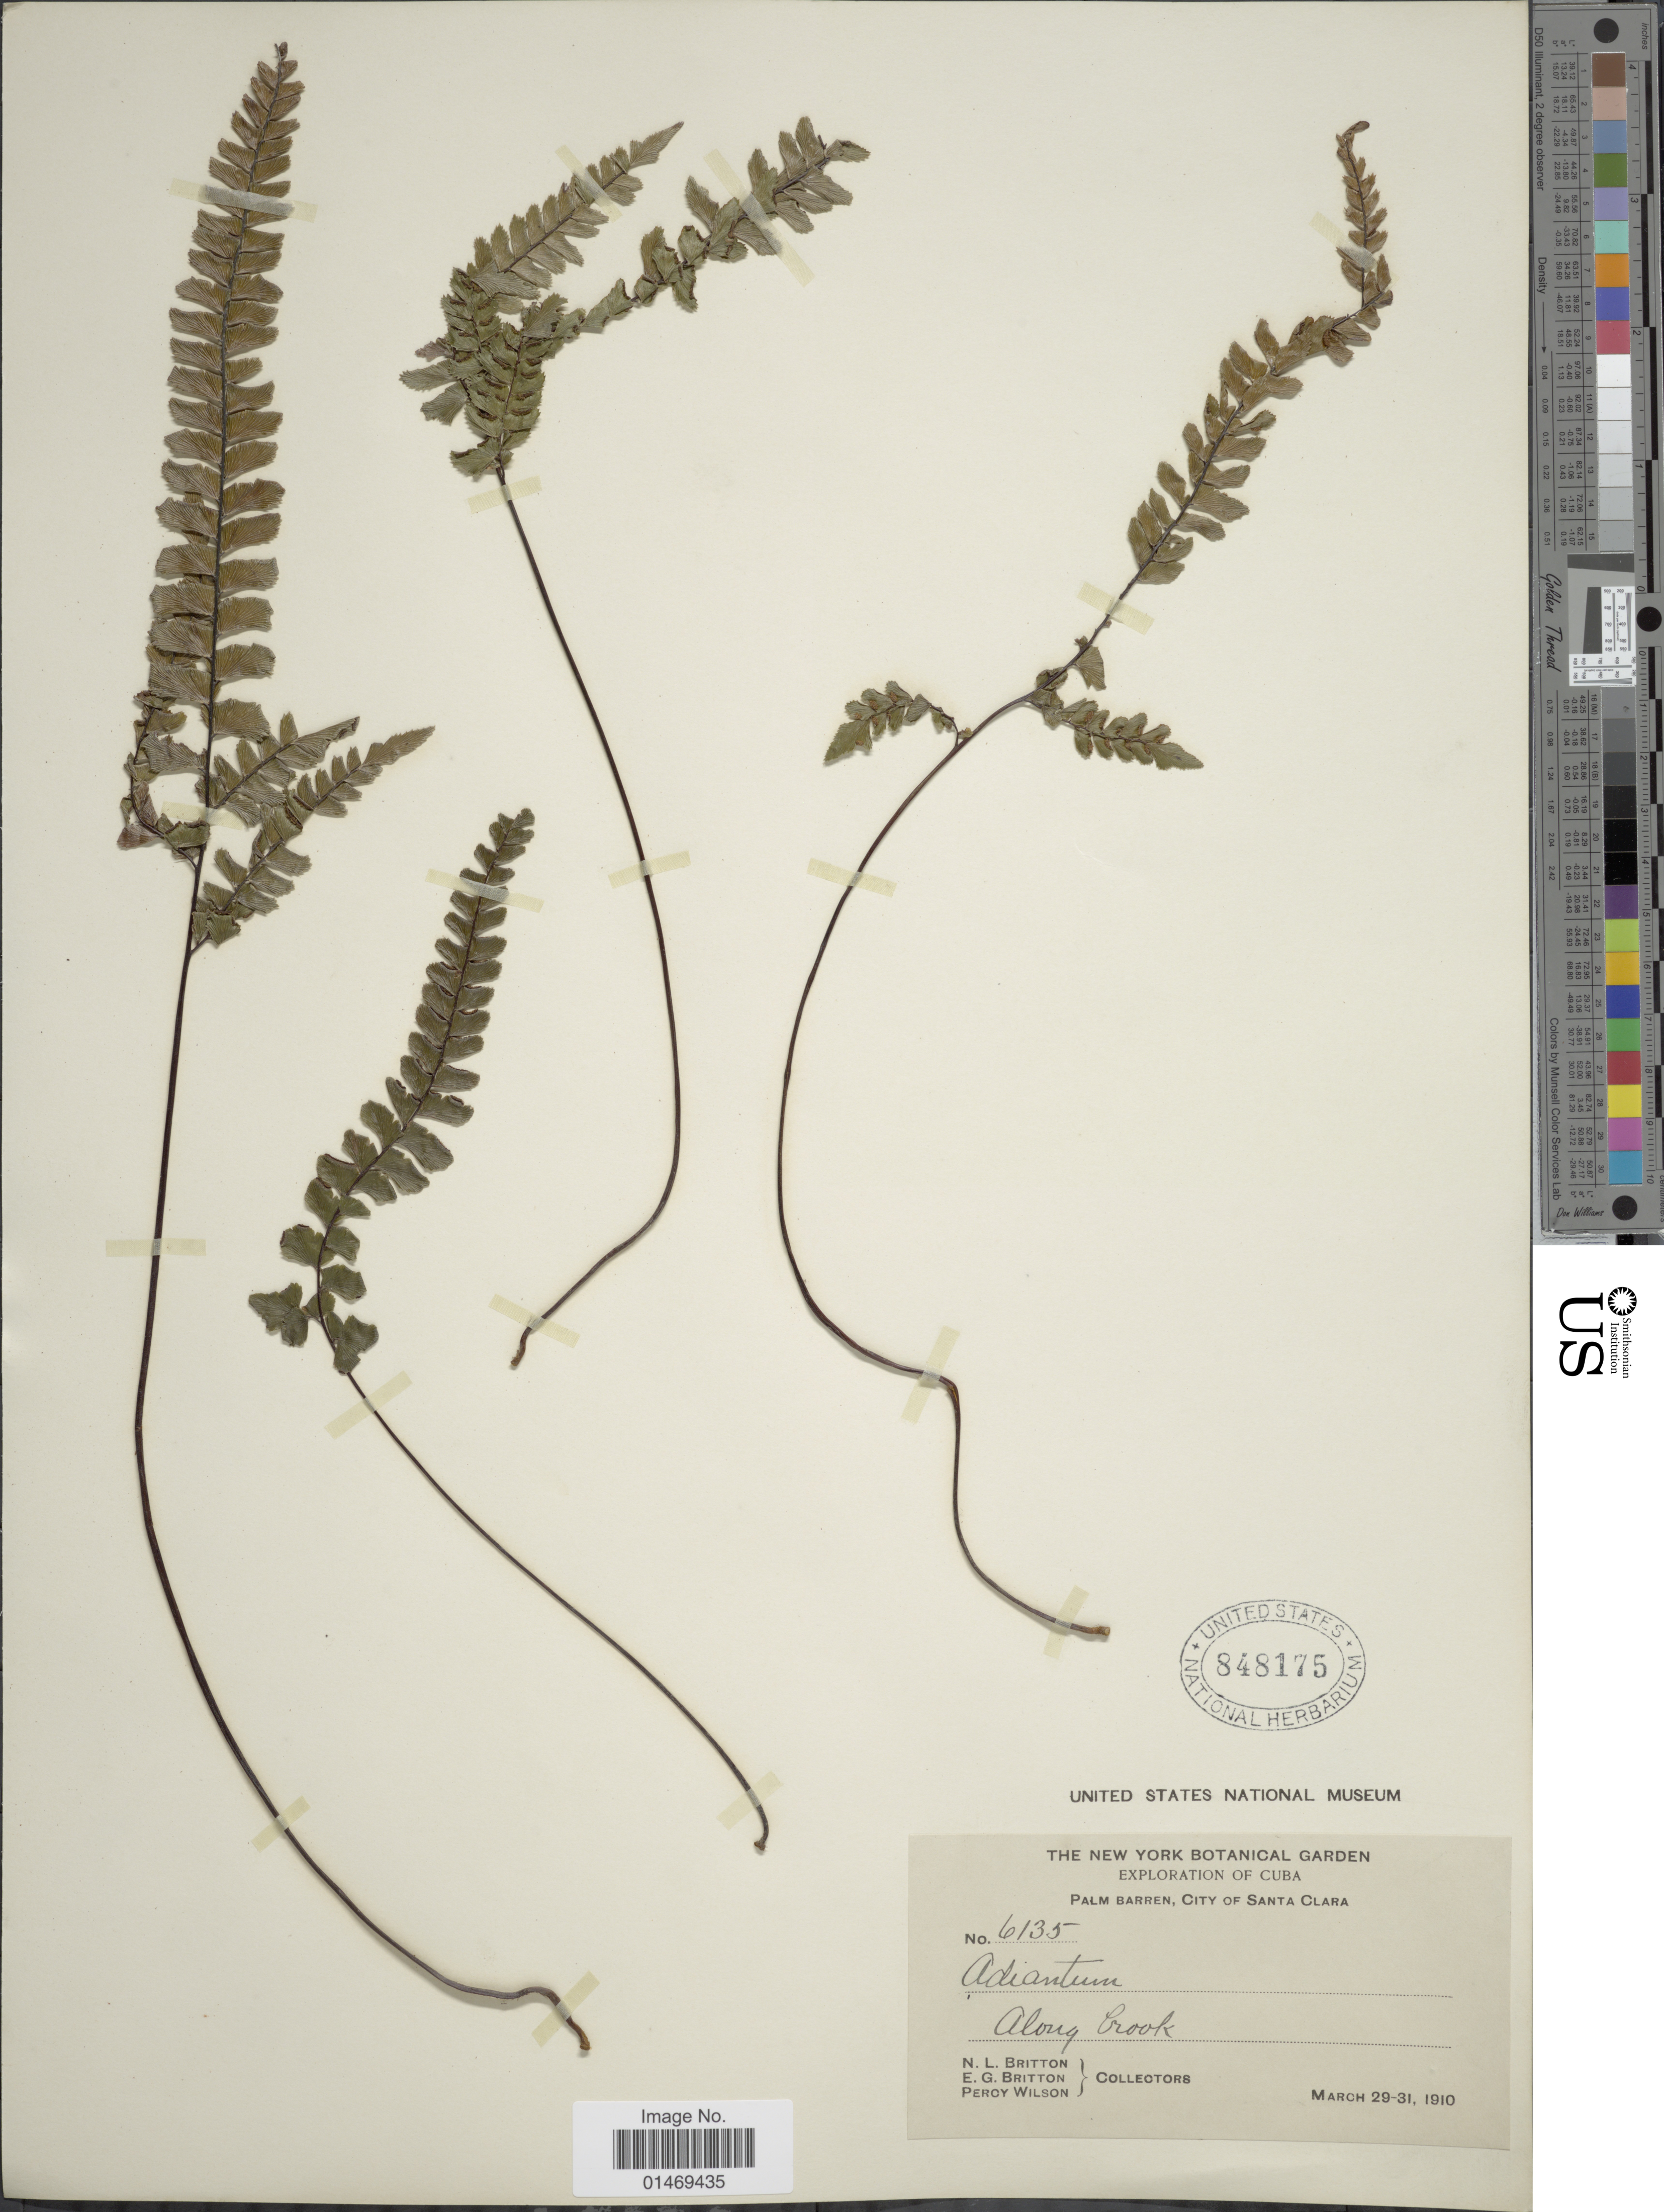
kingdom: Plantae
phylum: Tracheophyta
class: Polypodiopsida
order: Polypodiales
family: Pteridaceae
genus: Adiantum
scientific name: Adiantum pyramidale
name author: (L.) Willd.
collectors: N. Britton, E. G. Britton & P. Wilson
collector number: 6135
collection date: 1910-03-29/1910-03-31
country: Cuba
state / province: Las Villas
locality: Palm Barren, City of Santa Clara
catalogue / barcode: US 848175